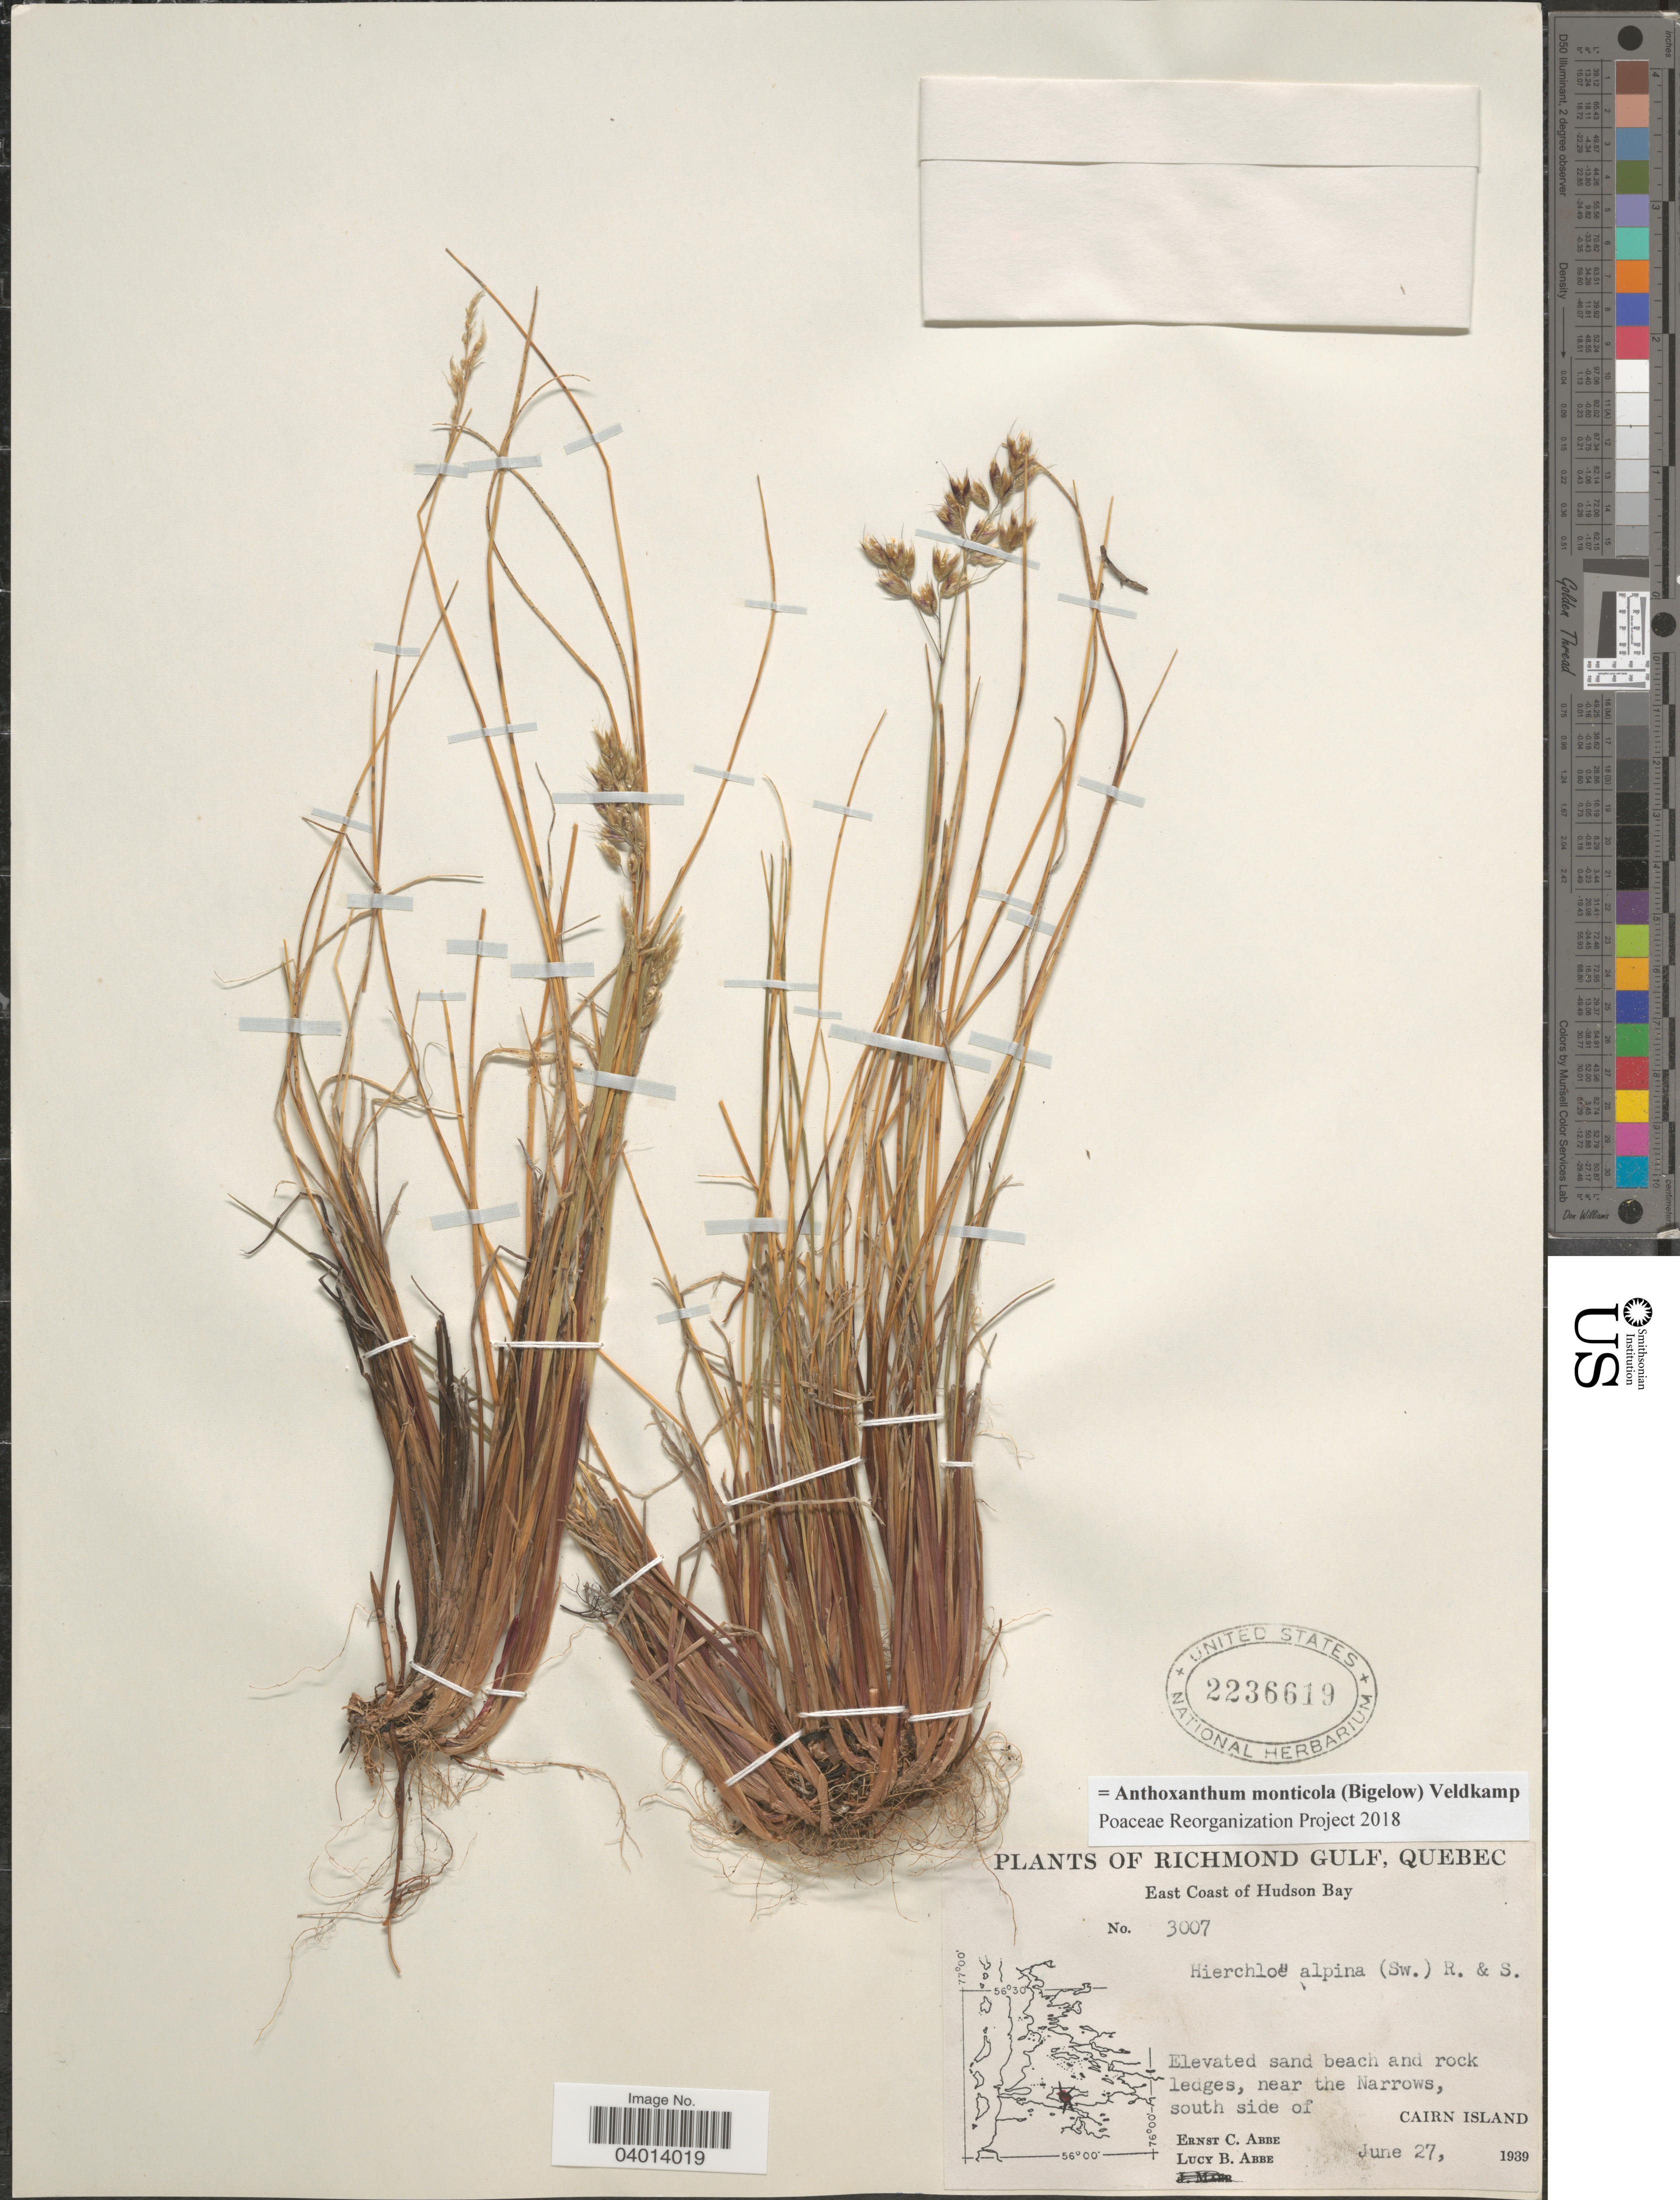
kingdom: Plantae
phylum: Tracheophyta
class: Liliopsida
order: Poales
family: Poaceae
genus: Anthoxanthum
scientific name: Anthoxanthum monticola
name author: (Bigelow) Veldkamp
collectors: E. C. Abbe & L. B. Abbe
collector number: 3007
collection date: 1939-06-27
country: Canada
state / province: Quebec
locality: Richmond Gulf. East Coast of Hudson Bay. Elevated sand beach and rock ledges, near the Narrows, south side of Cairn Island.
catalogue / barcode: US 2236619